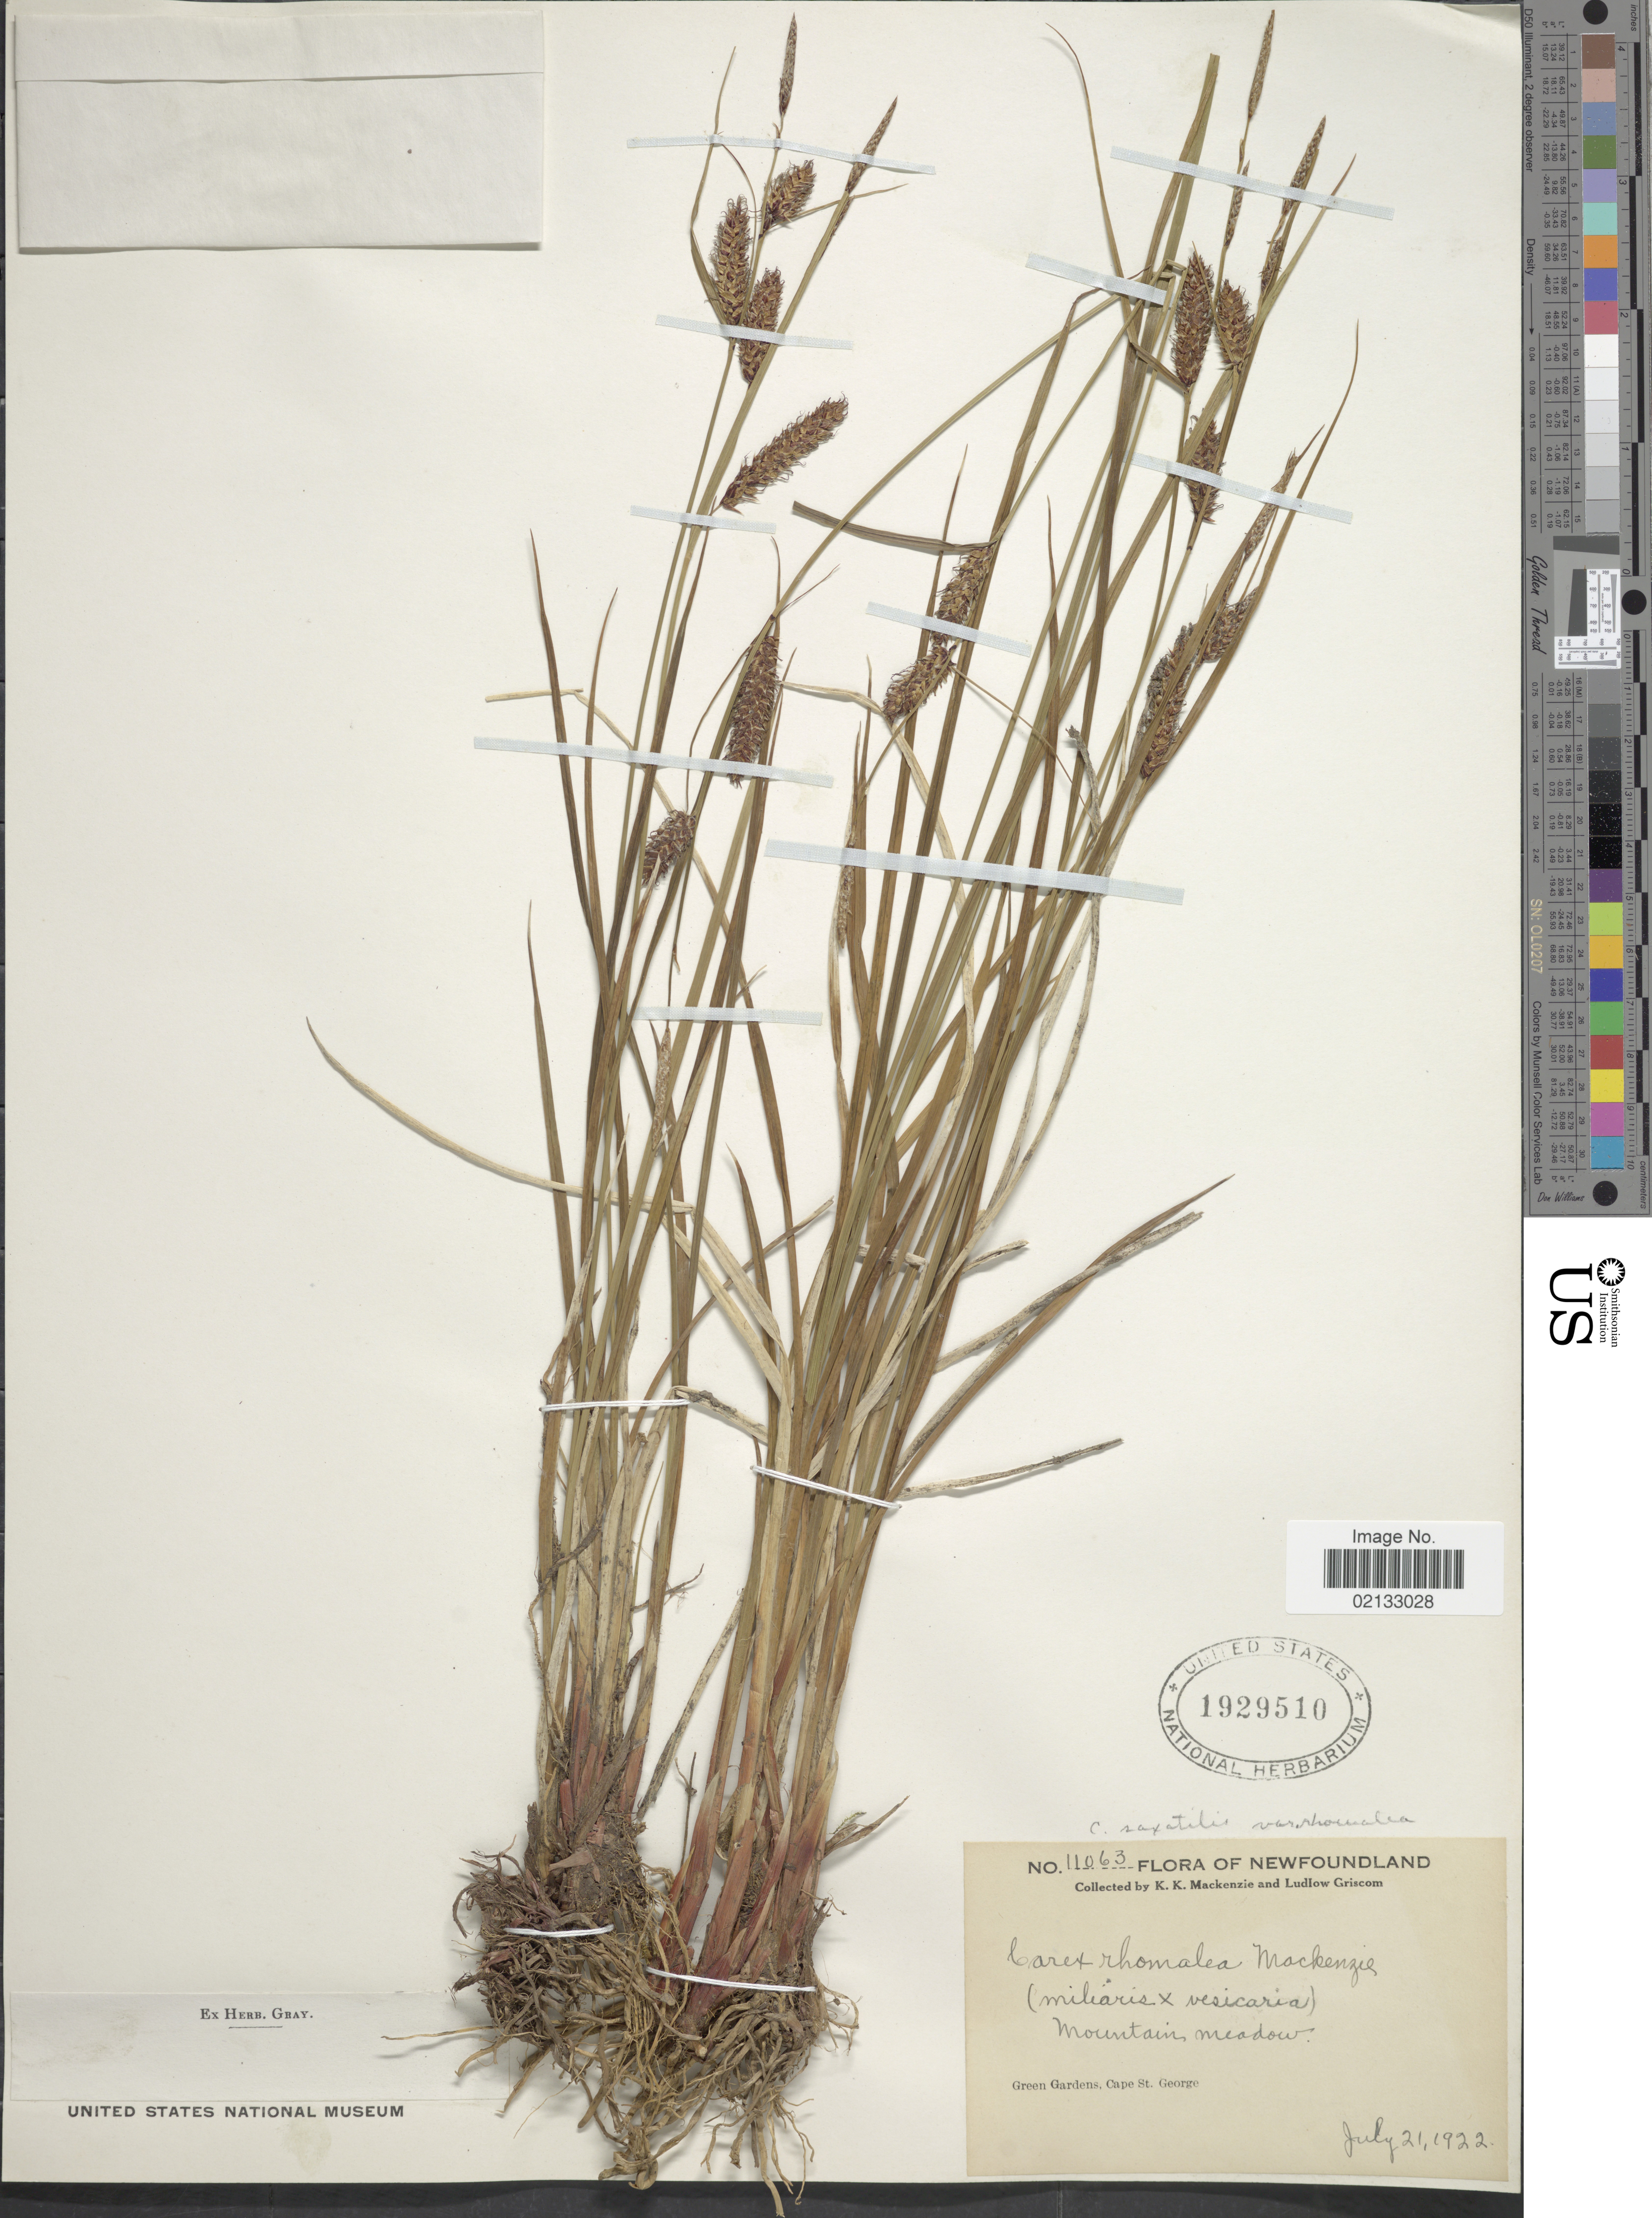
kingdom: Plantae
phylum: Tracheophyta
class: Liliopsida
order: Poales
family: Cyperaceae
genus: Carex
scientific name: Carex saxatilis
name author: L.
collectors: K. K. Mackenzie & L. Griscom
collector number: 11063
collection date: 1922-07-21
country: Canada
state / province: Newfoundland and Labrador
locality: Mountain meadow. Green Gardens, Cape St. George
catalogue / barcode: US 1929510